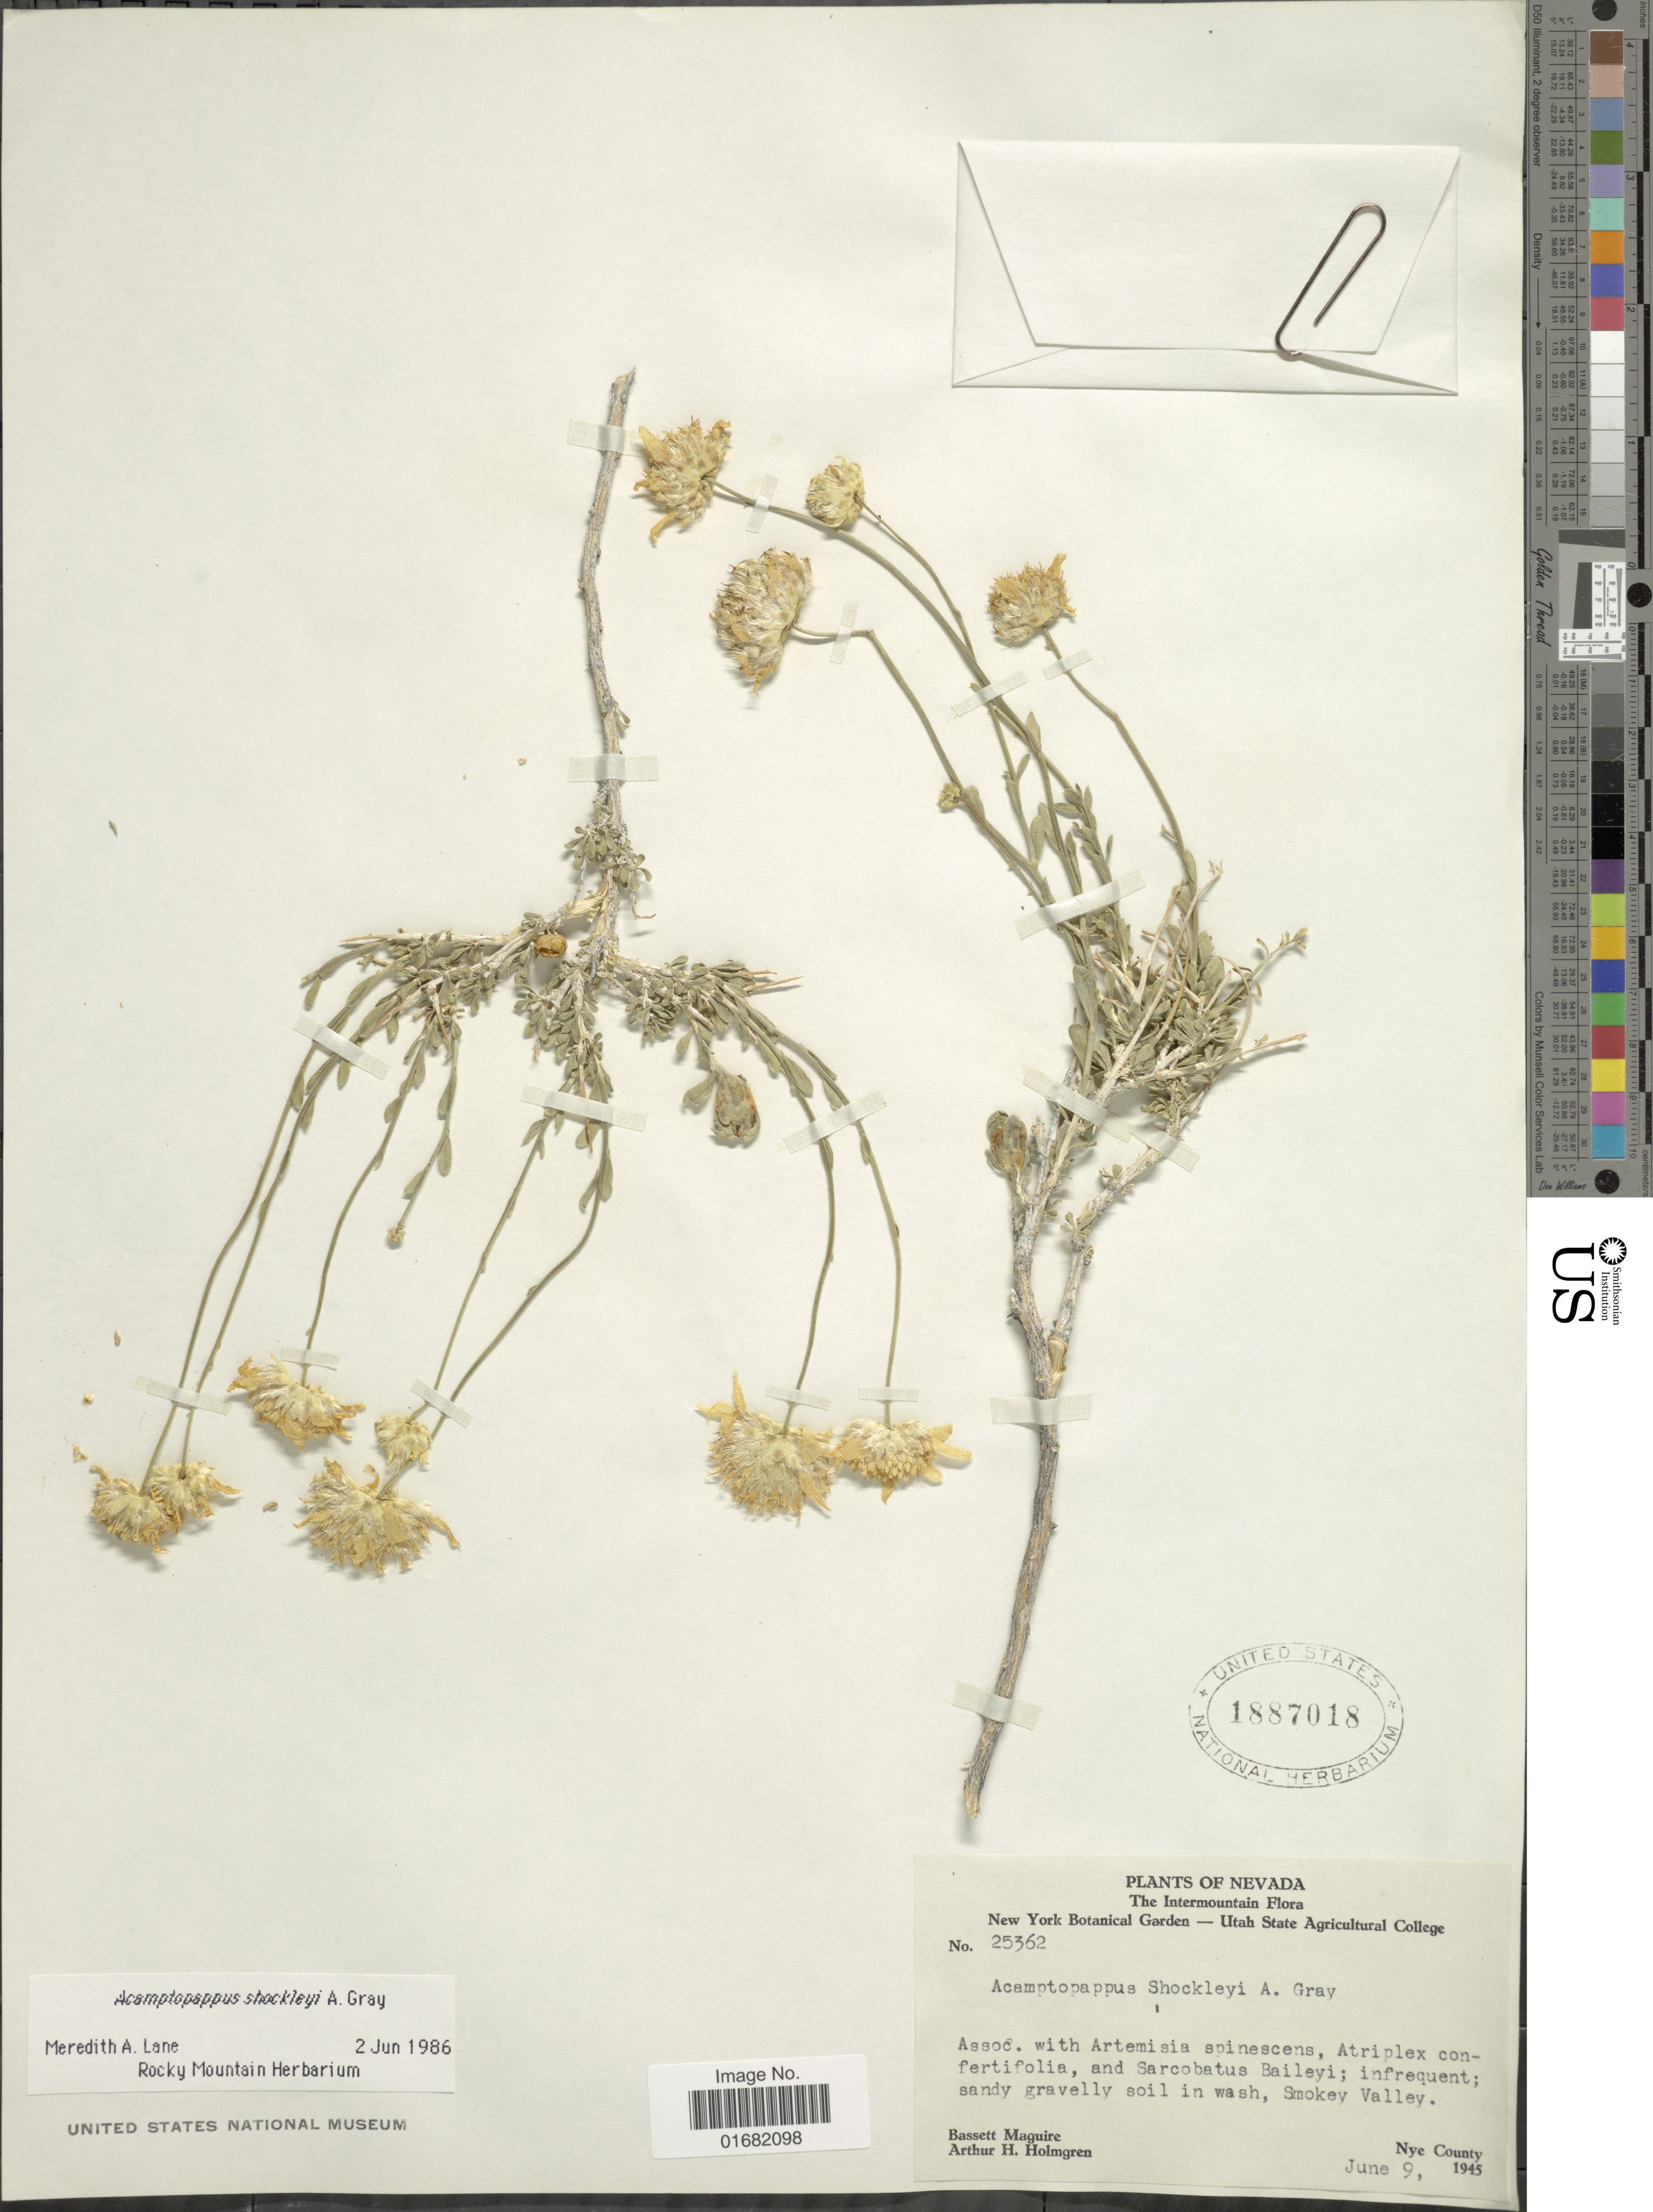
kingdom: Plantae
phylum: Tracheophyta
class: Magnoliopsida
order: Asterales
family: Asteraceae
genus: Acamptopappus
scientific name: Acamptopappus shockleyi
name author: A. Gray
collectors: B. Maguire & A. H. Holmgren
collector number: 25362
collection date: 1945-06-09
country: United States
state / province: Nevada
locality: The Intermountain. Smokey Valley. Nye County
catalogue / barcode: US 1887018